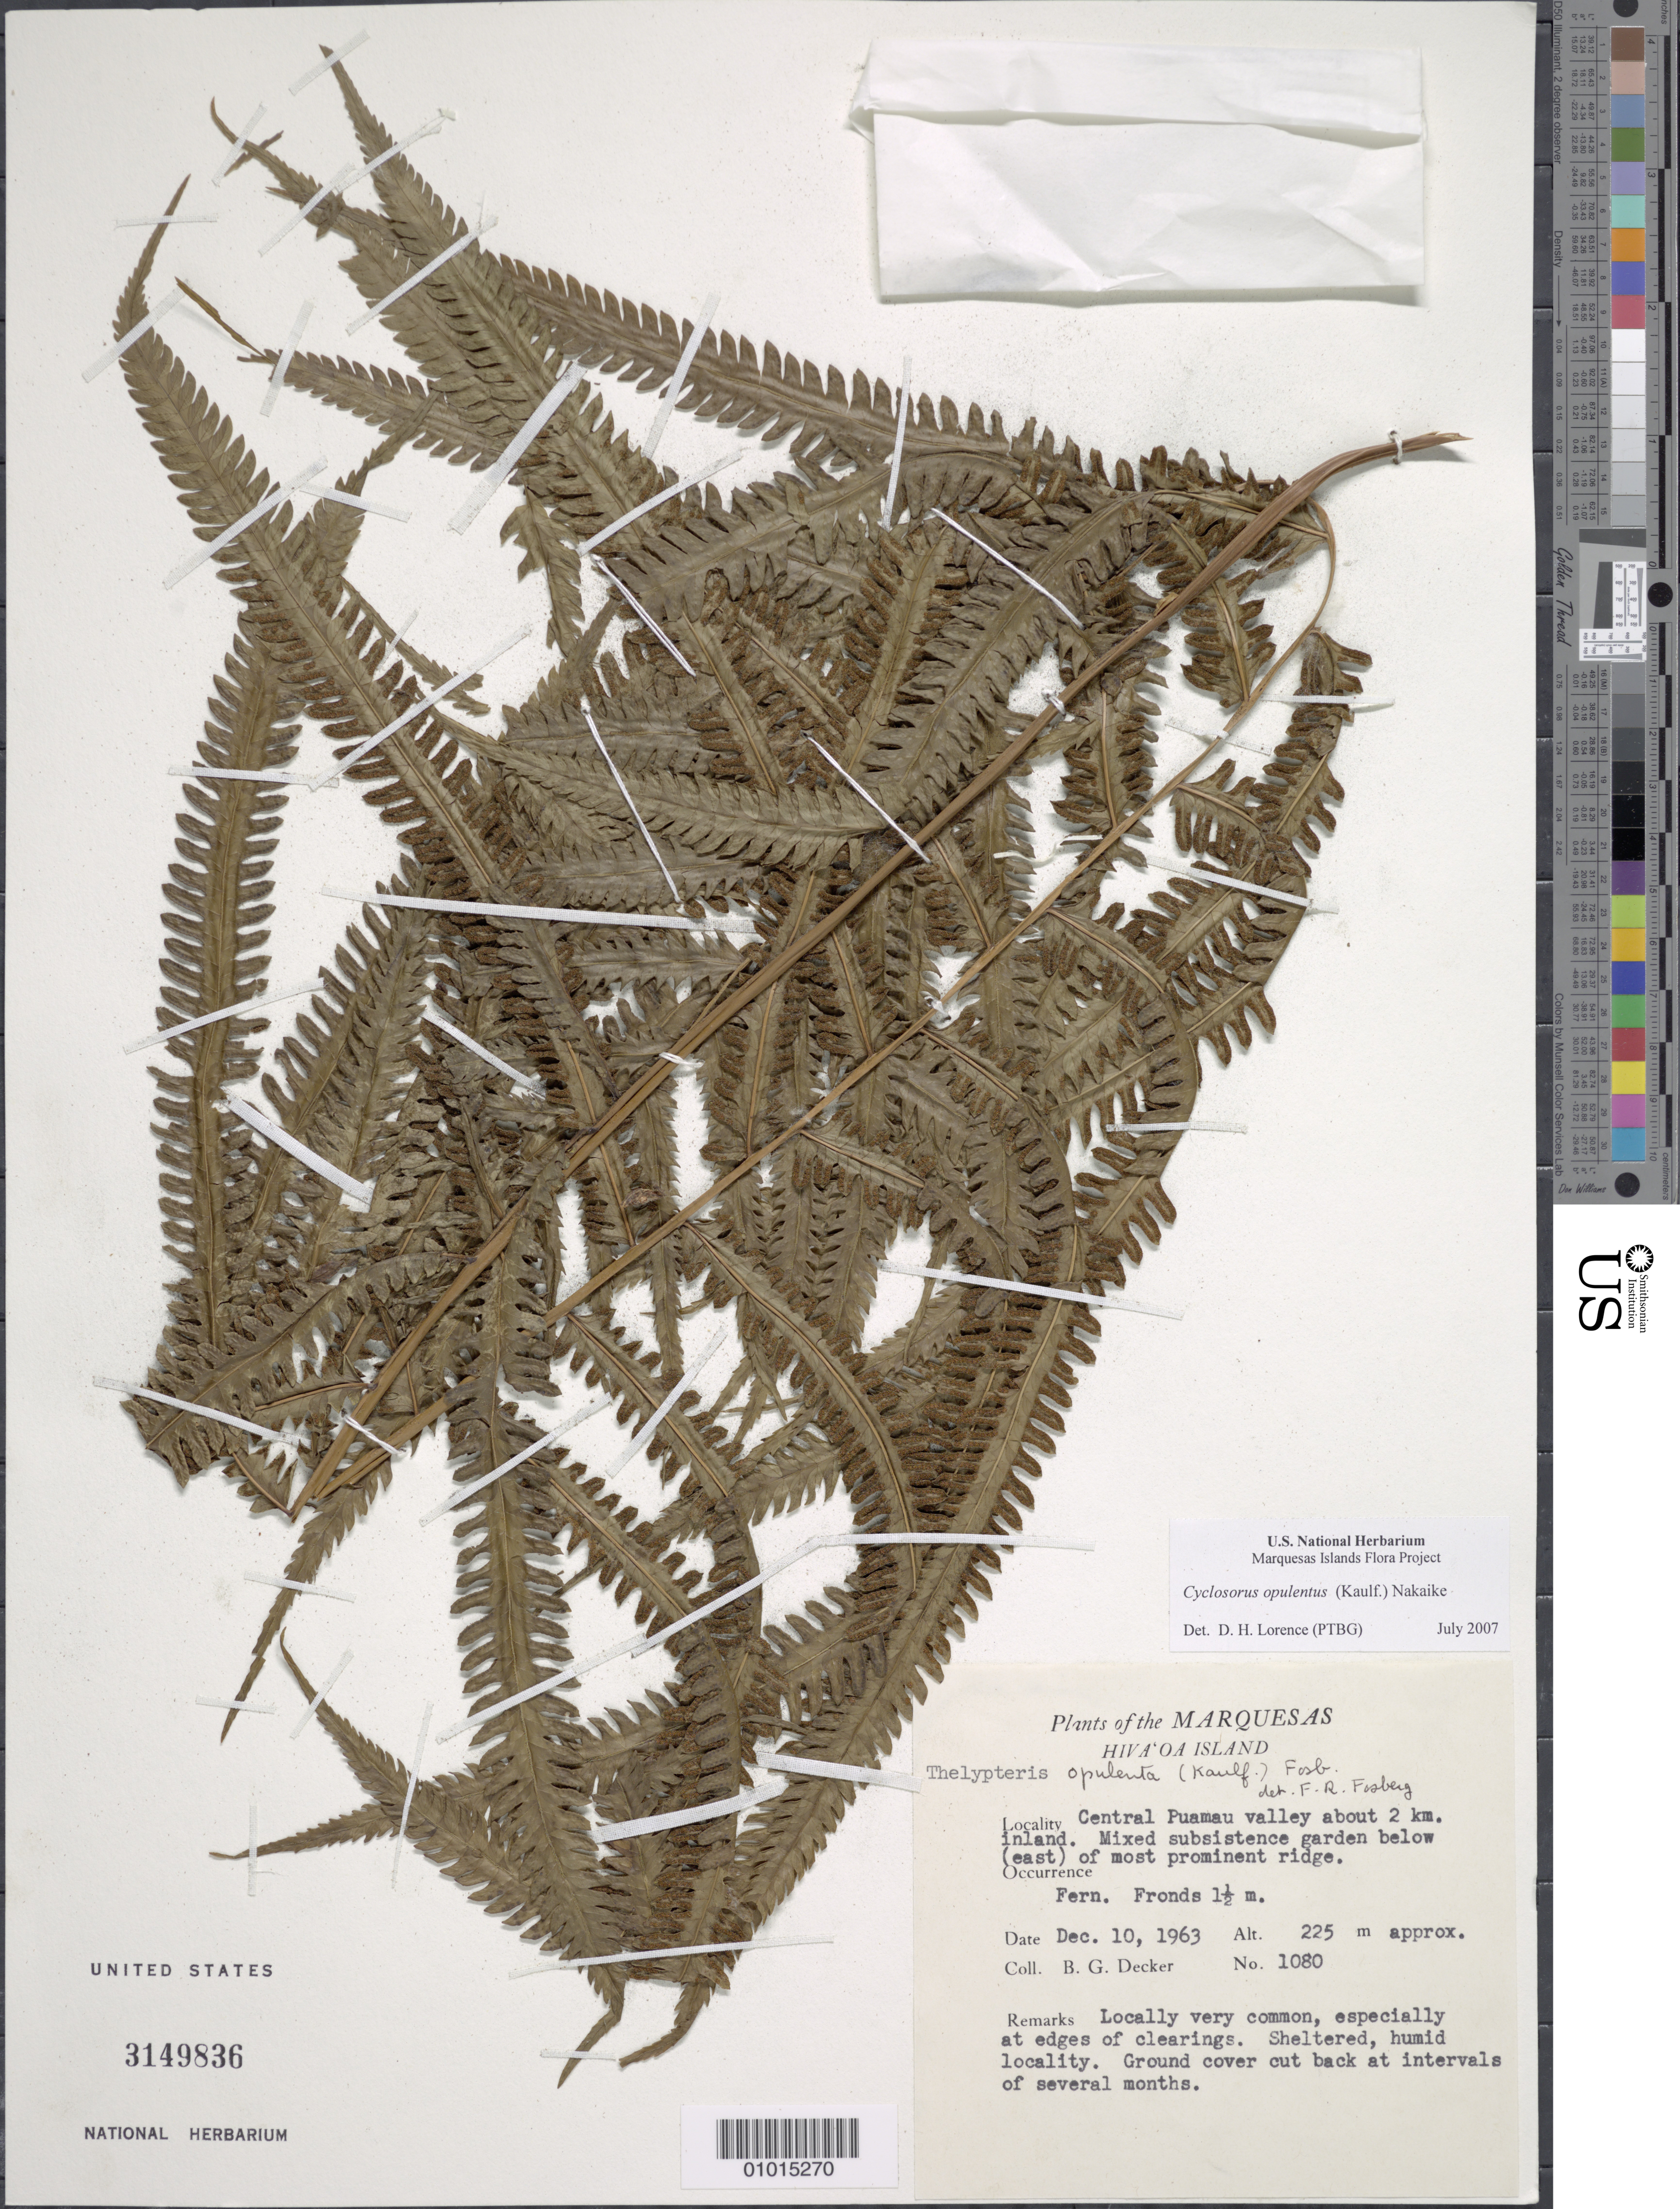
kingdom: Plantae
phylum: Tracheophyta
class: Polypodiopsida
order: Polypodiales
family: Thelypteridaceae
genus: Amphineuron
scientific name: Amphineuron opulentum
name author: (Kaulf.) Holttum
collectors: B. G. Decker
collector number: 1080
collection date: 1963-12-10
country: French Polynesia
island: Hiva Oa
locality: Central Puamau valley about 2 km inland. Mixed subsistence garden below (east of) most prominent ridge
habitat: Locally very common, especially at edges of clearings. Sheltered, humid locality. Ground cover cut back at intervals of several months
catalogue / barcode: US 3149836